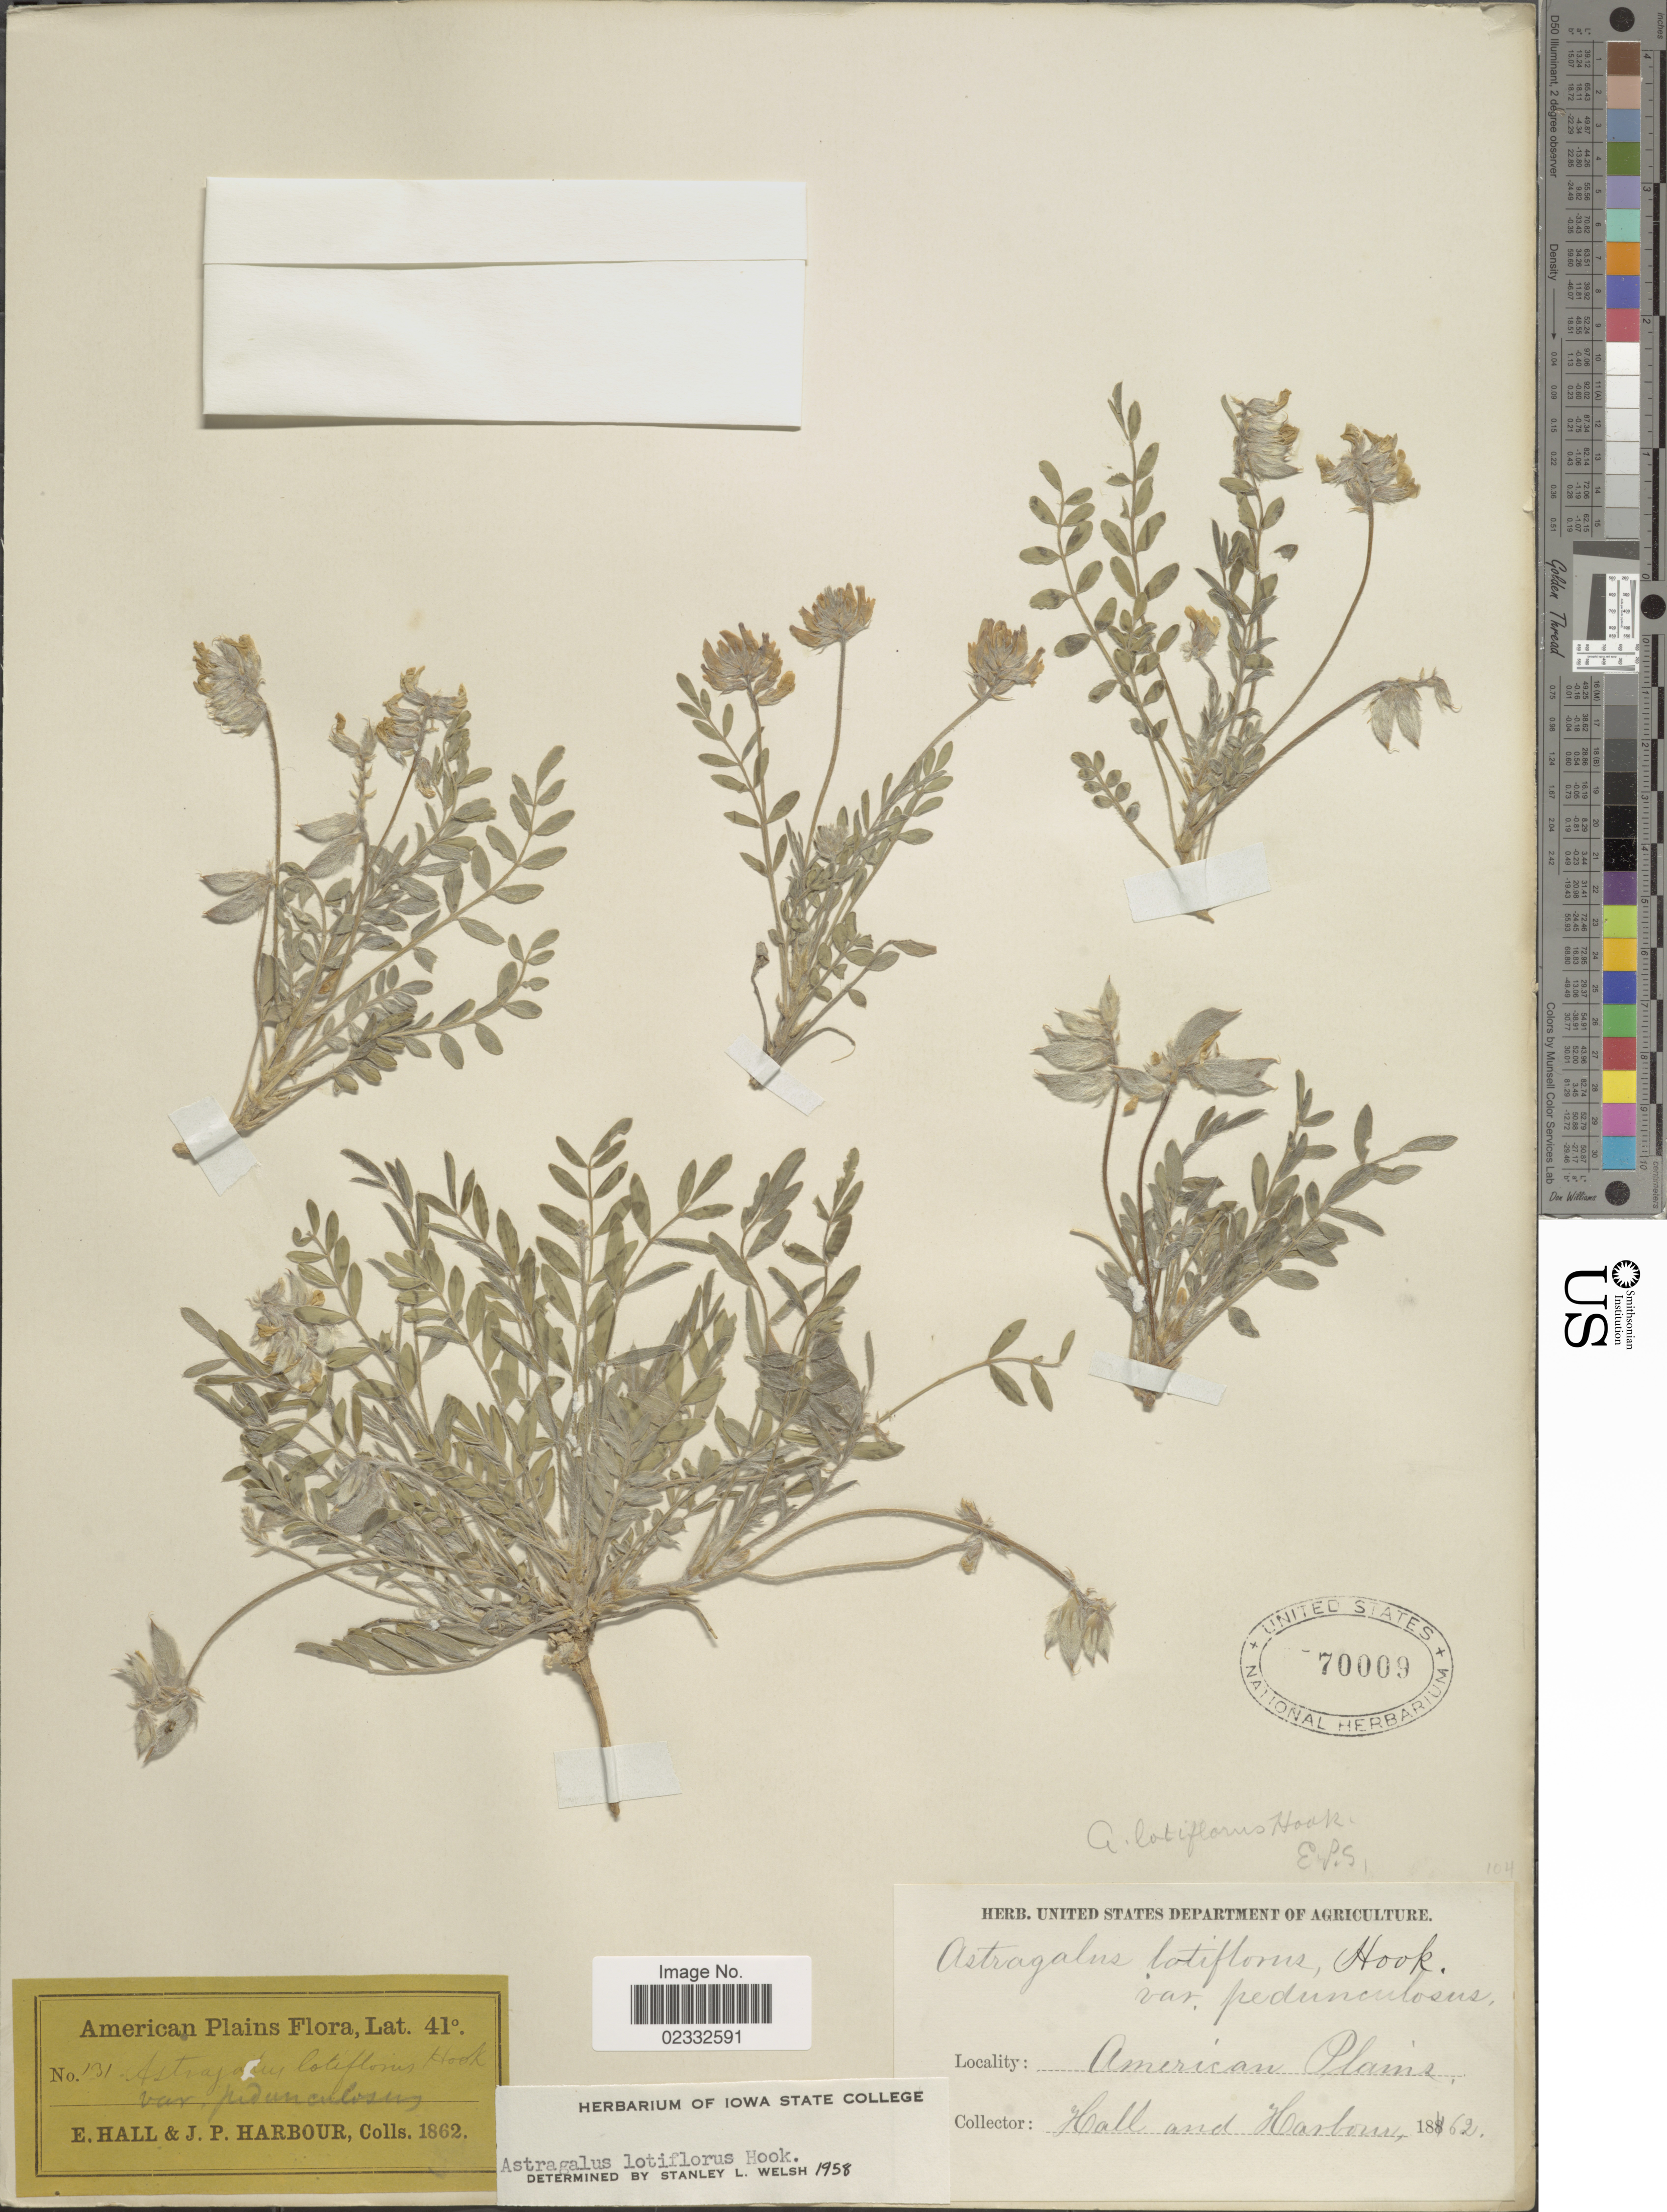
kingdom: Plantae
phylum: Tracheophyta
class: Magnoliopsida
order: Fabales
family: Fabaceae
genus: Astragalus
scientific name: Astragalus lotiflorus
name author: Hook.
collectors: E. Hall & J. Harbour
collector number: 131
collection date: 1862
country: United States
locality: American Plains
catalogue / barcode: US 70009